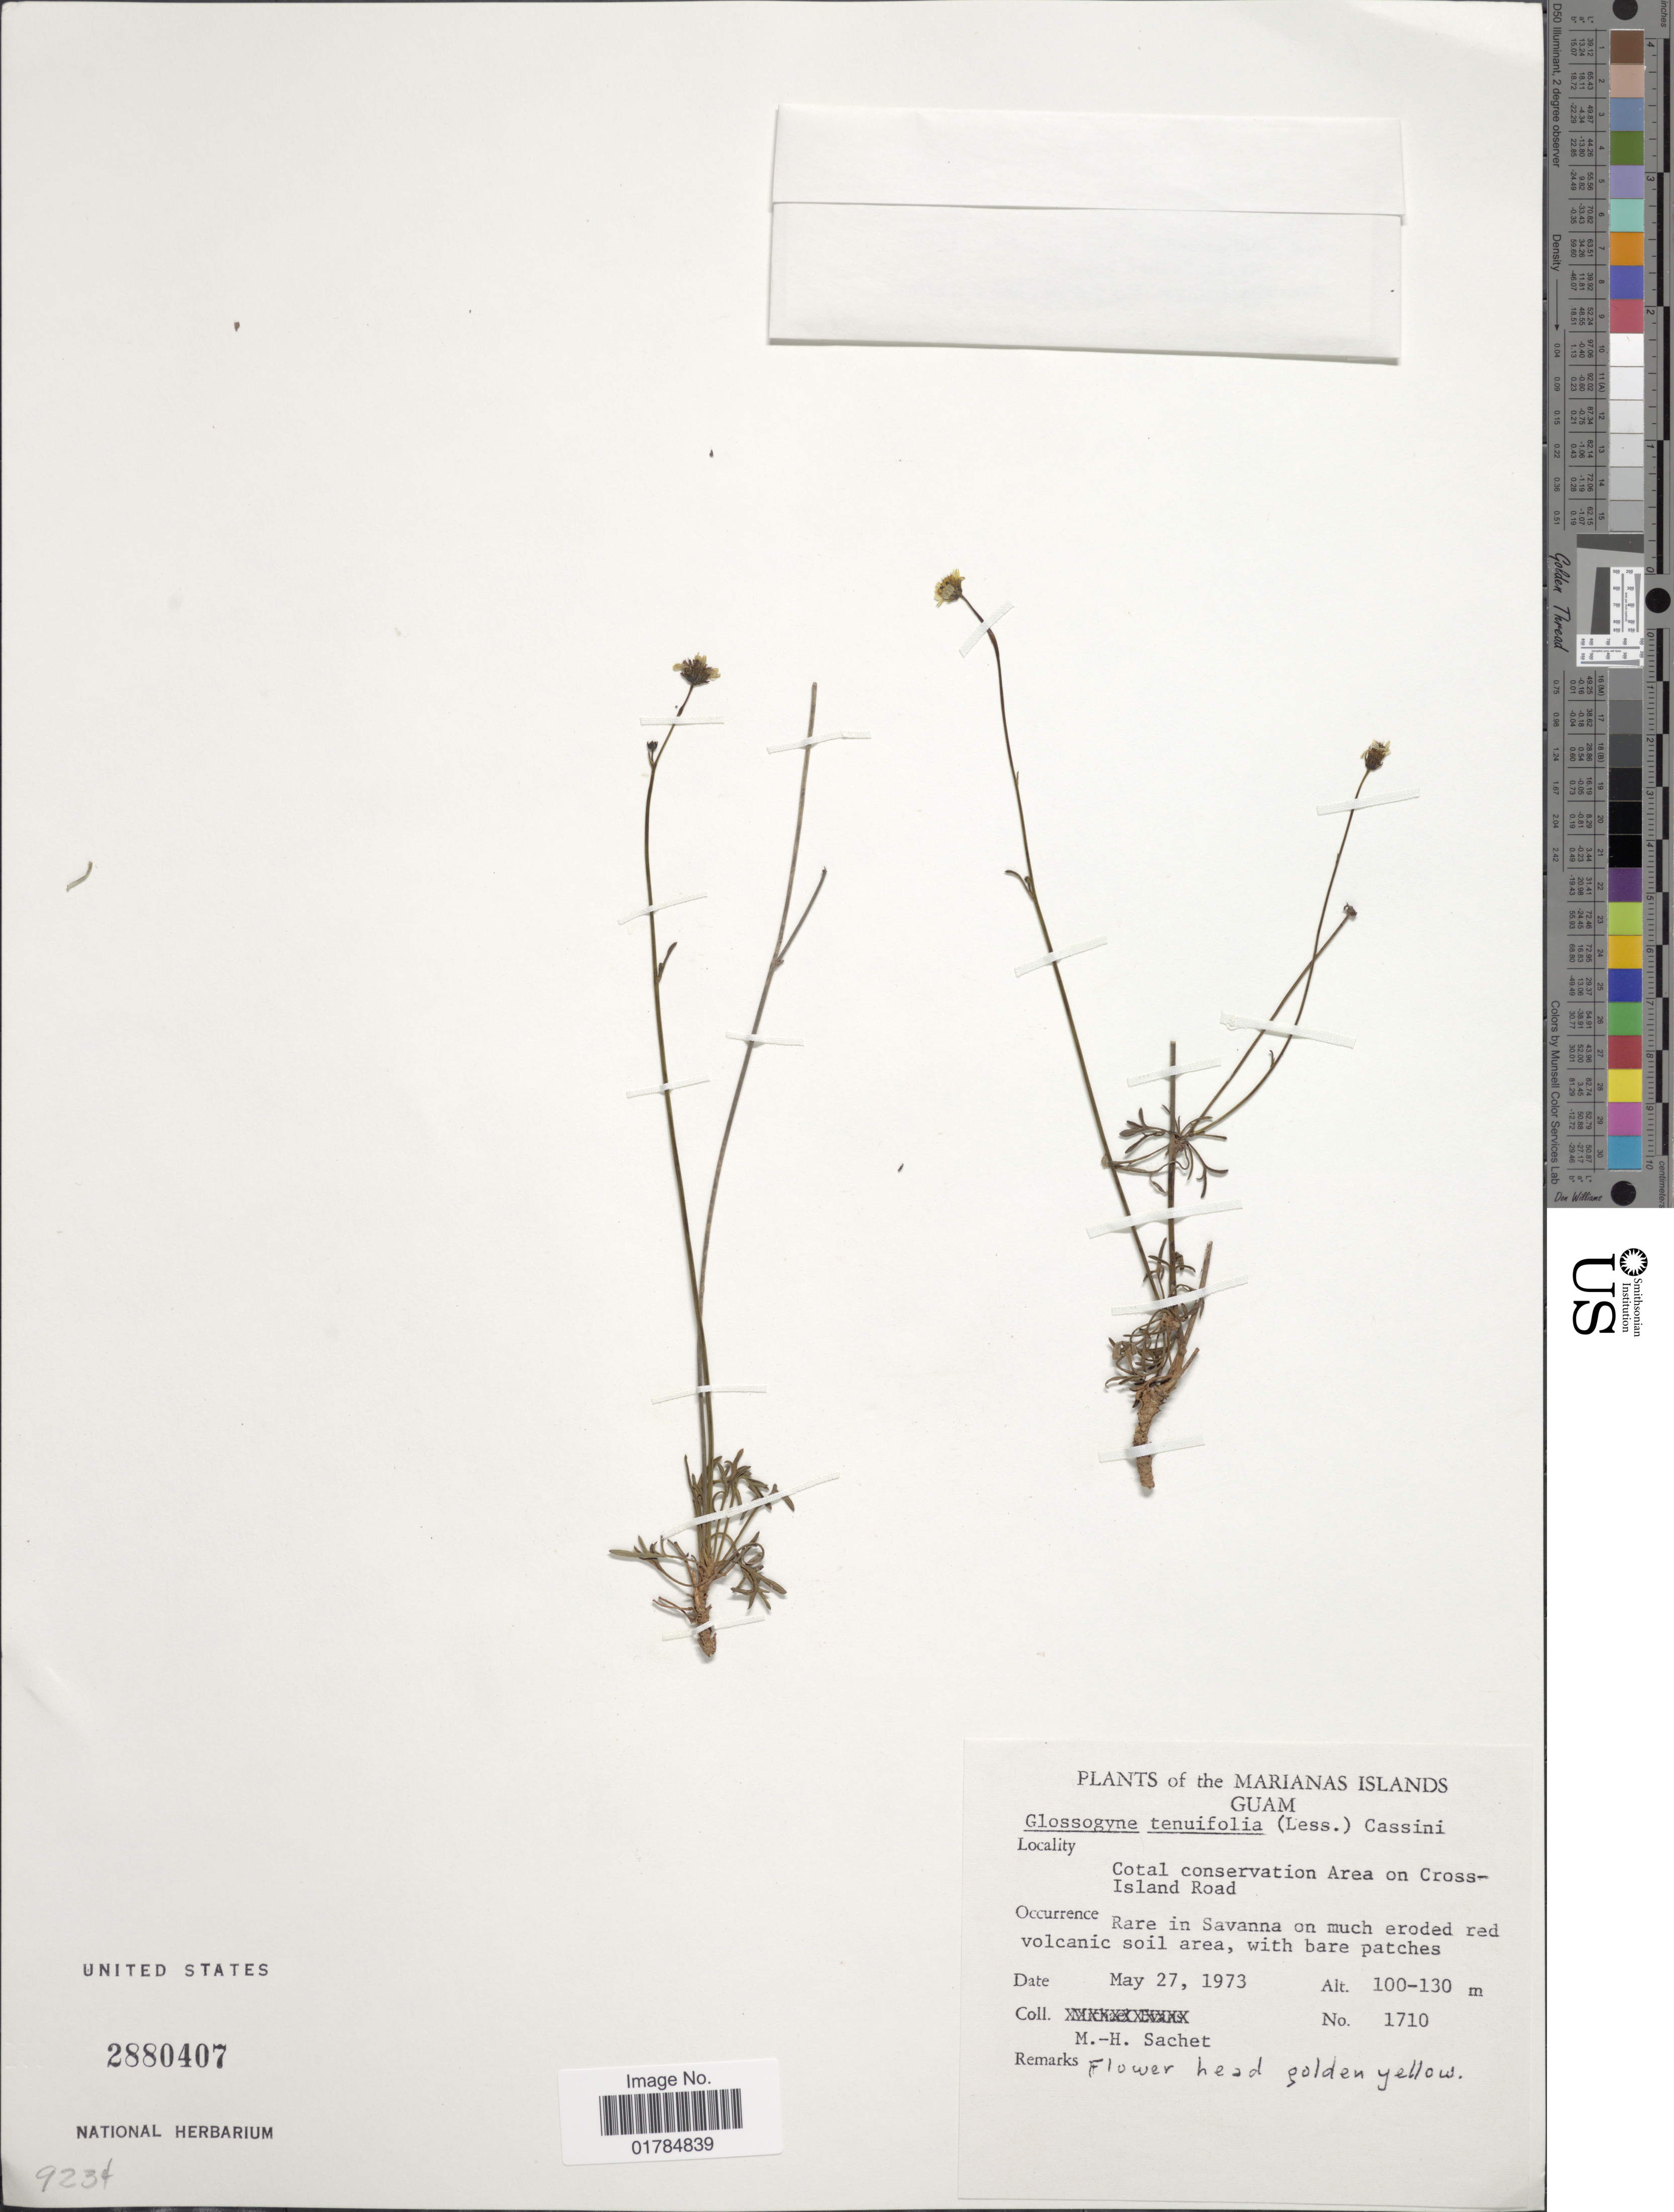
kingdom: Plantae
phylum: Tracheophyta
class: Magnoliopsida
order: Asterales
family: Asteraceae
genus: Glossogyne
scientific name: Glossogyne tenuifolia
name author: (Labill.)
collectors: M.-H. Sachet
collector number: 1710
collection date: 1973-05-27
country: Guam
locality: Marianas Islands. Cotal conservation Area on Cross-Island Road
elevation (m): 100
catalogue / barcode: US 2880407